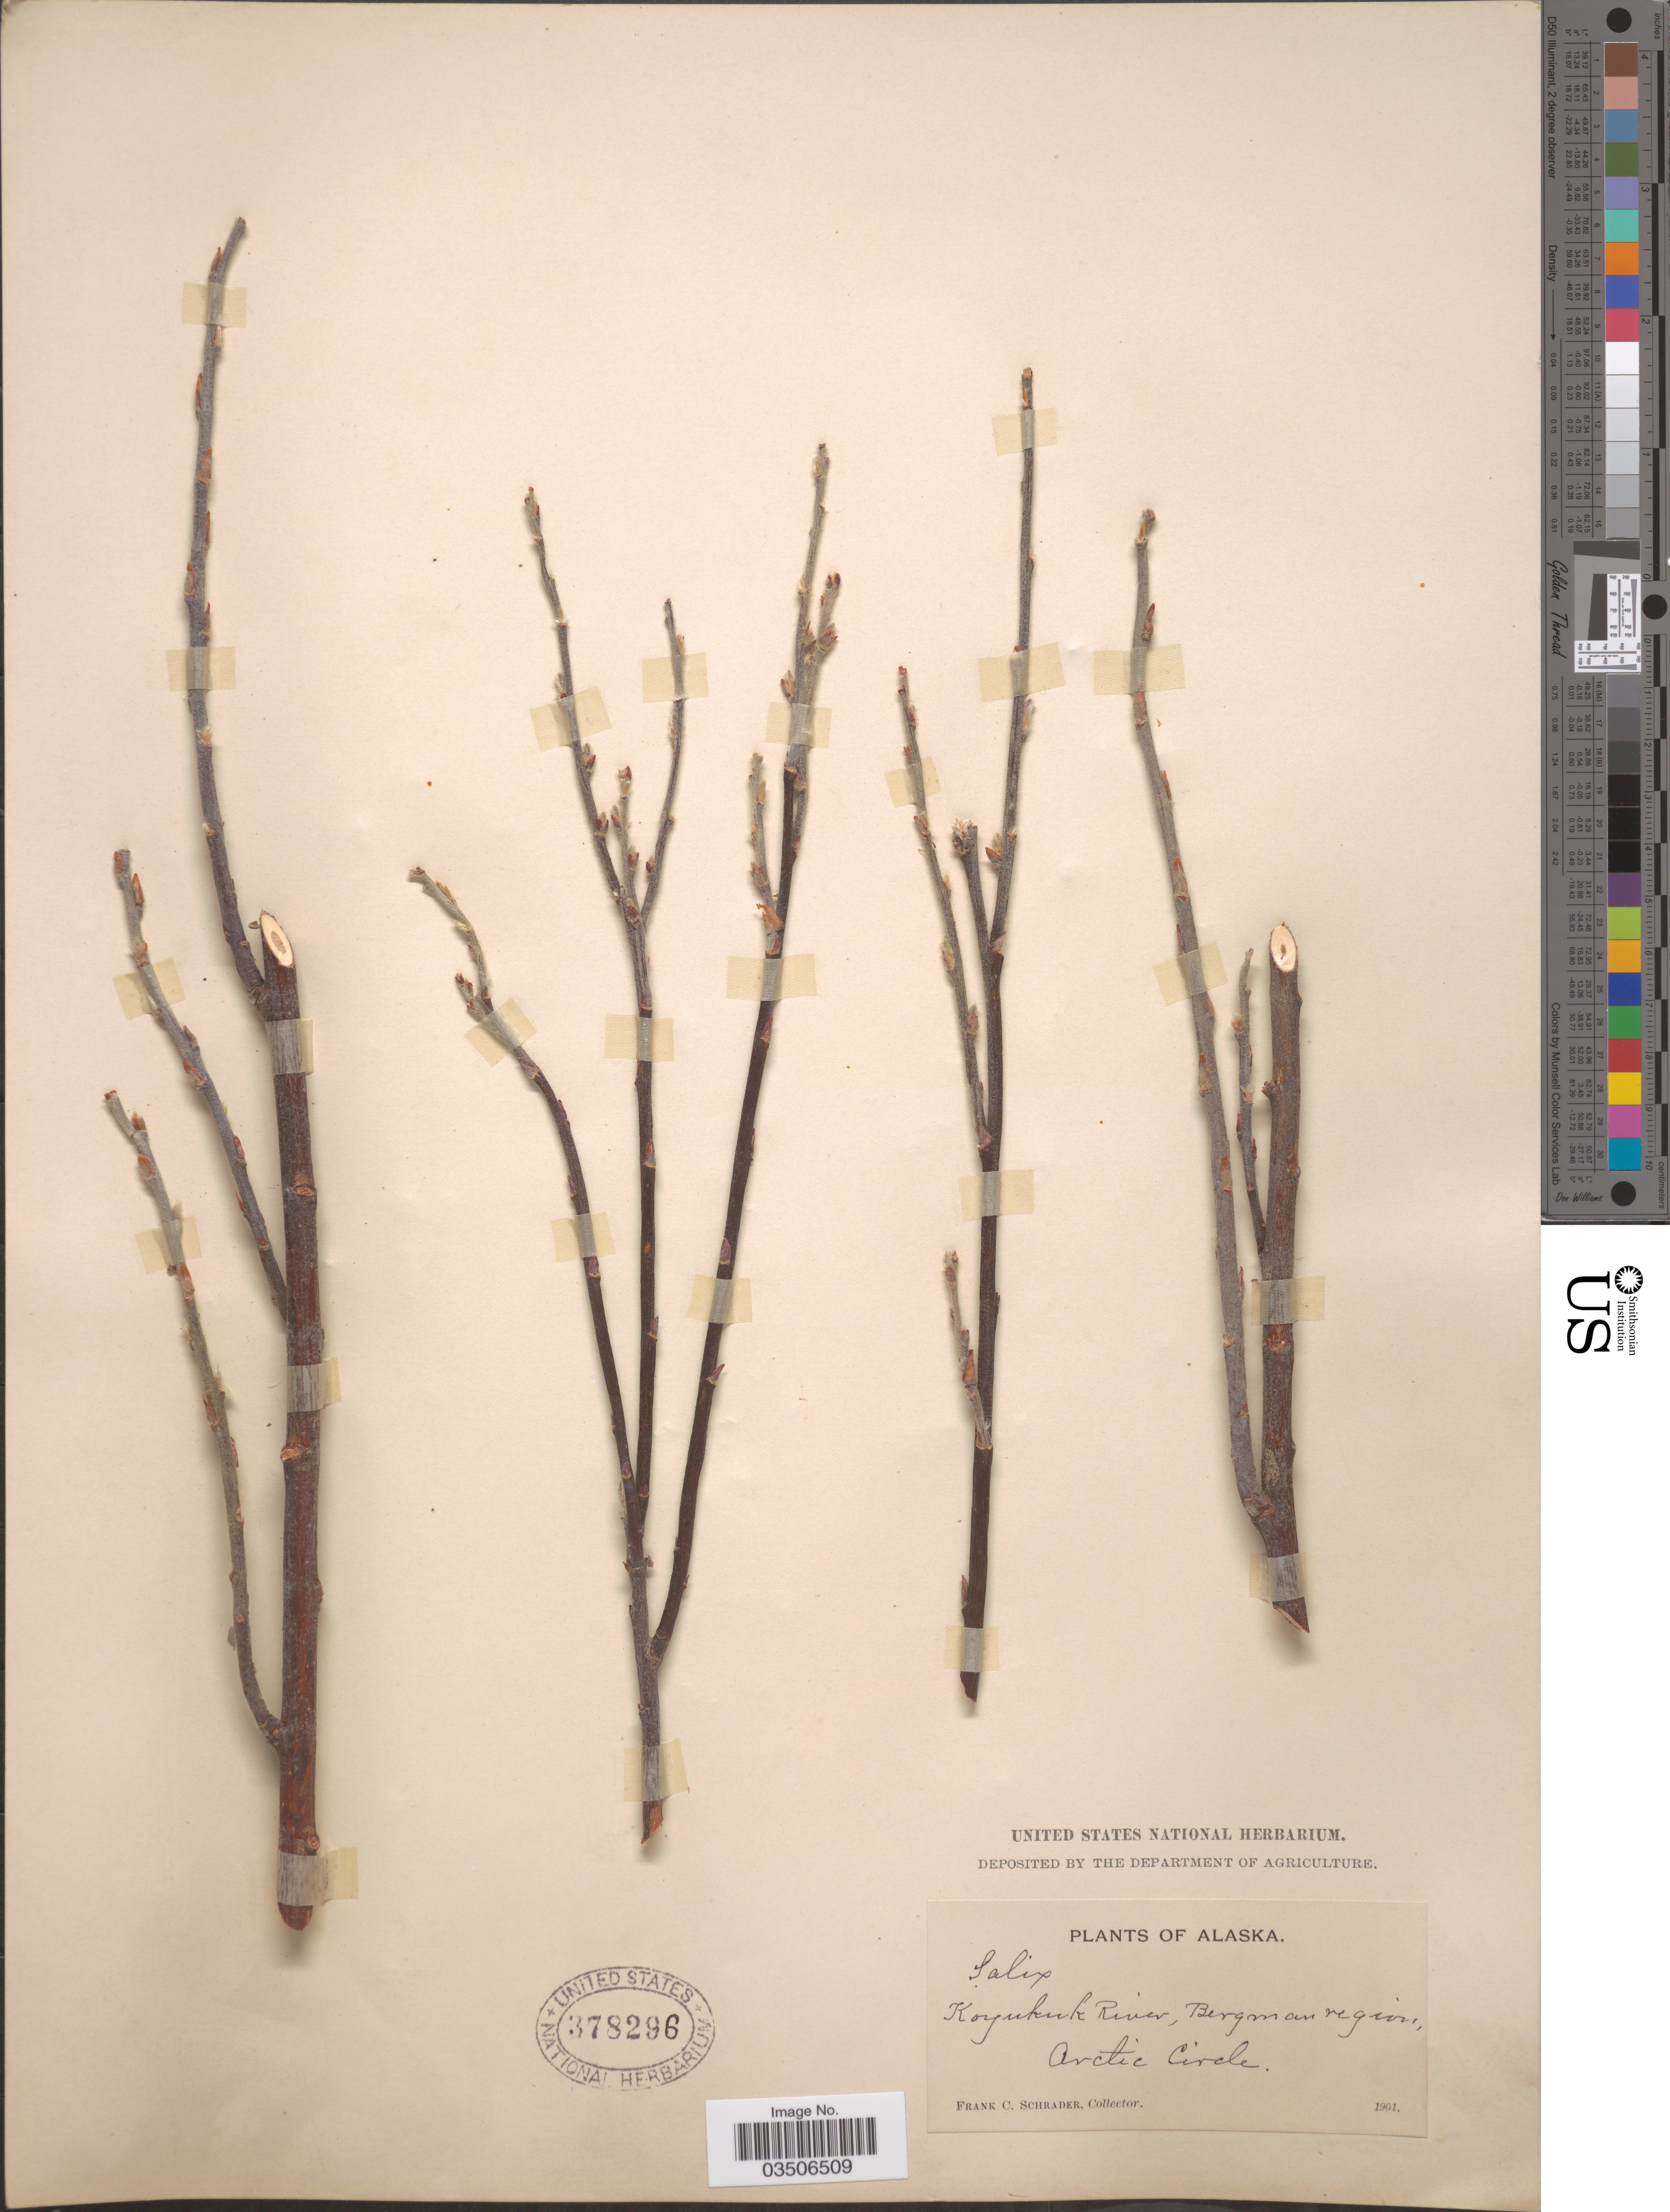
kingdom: Plantae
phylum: Tracheophyta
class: Magnoliopsida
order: Malpighiales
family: Salicaceae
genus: Salix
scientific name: Salix cordata x S. sericea Marshall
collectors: F. C. Schrader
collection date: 1901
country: United States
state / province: Alaska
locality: Koyukuk River, Bergman region, Arctic Circle.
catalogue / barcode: US 378296